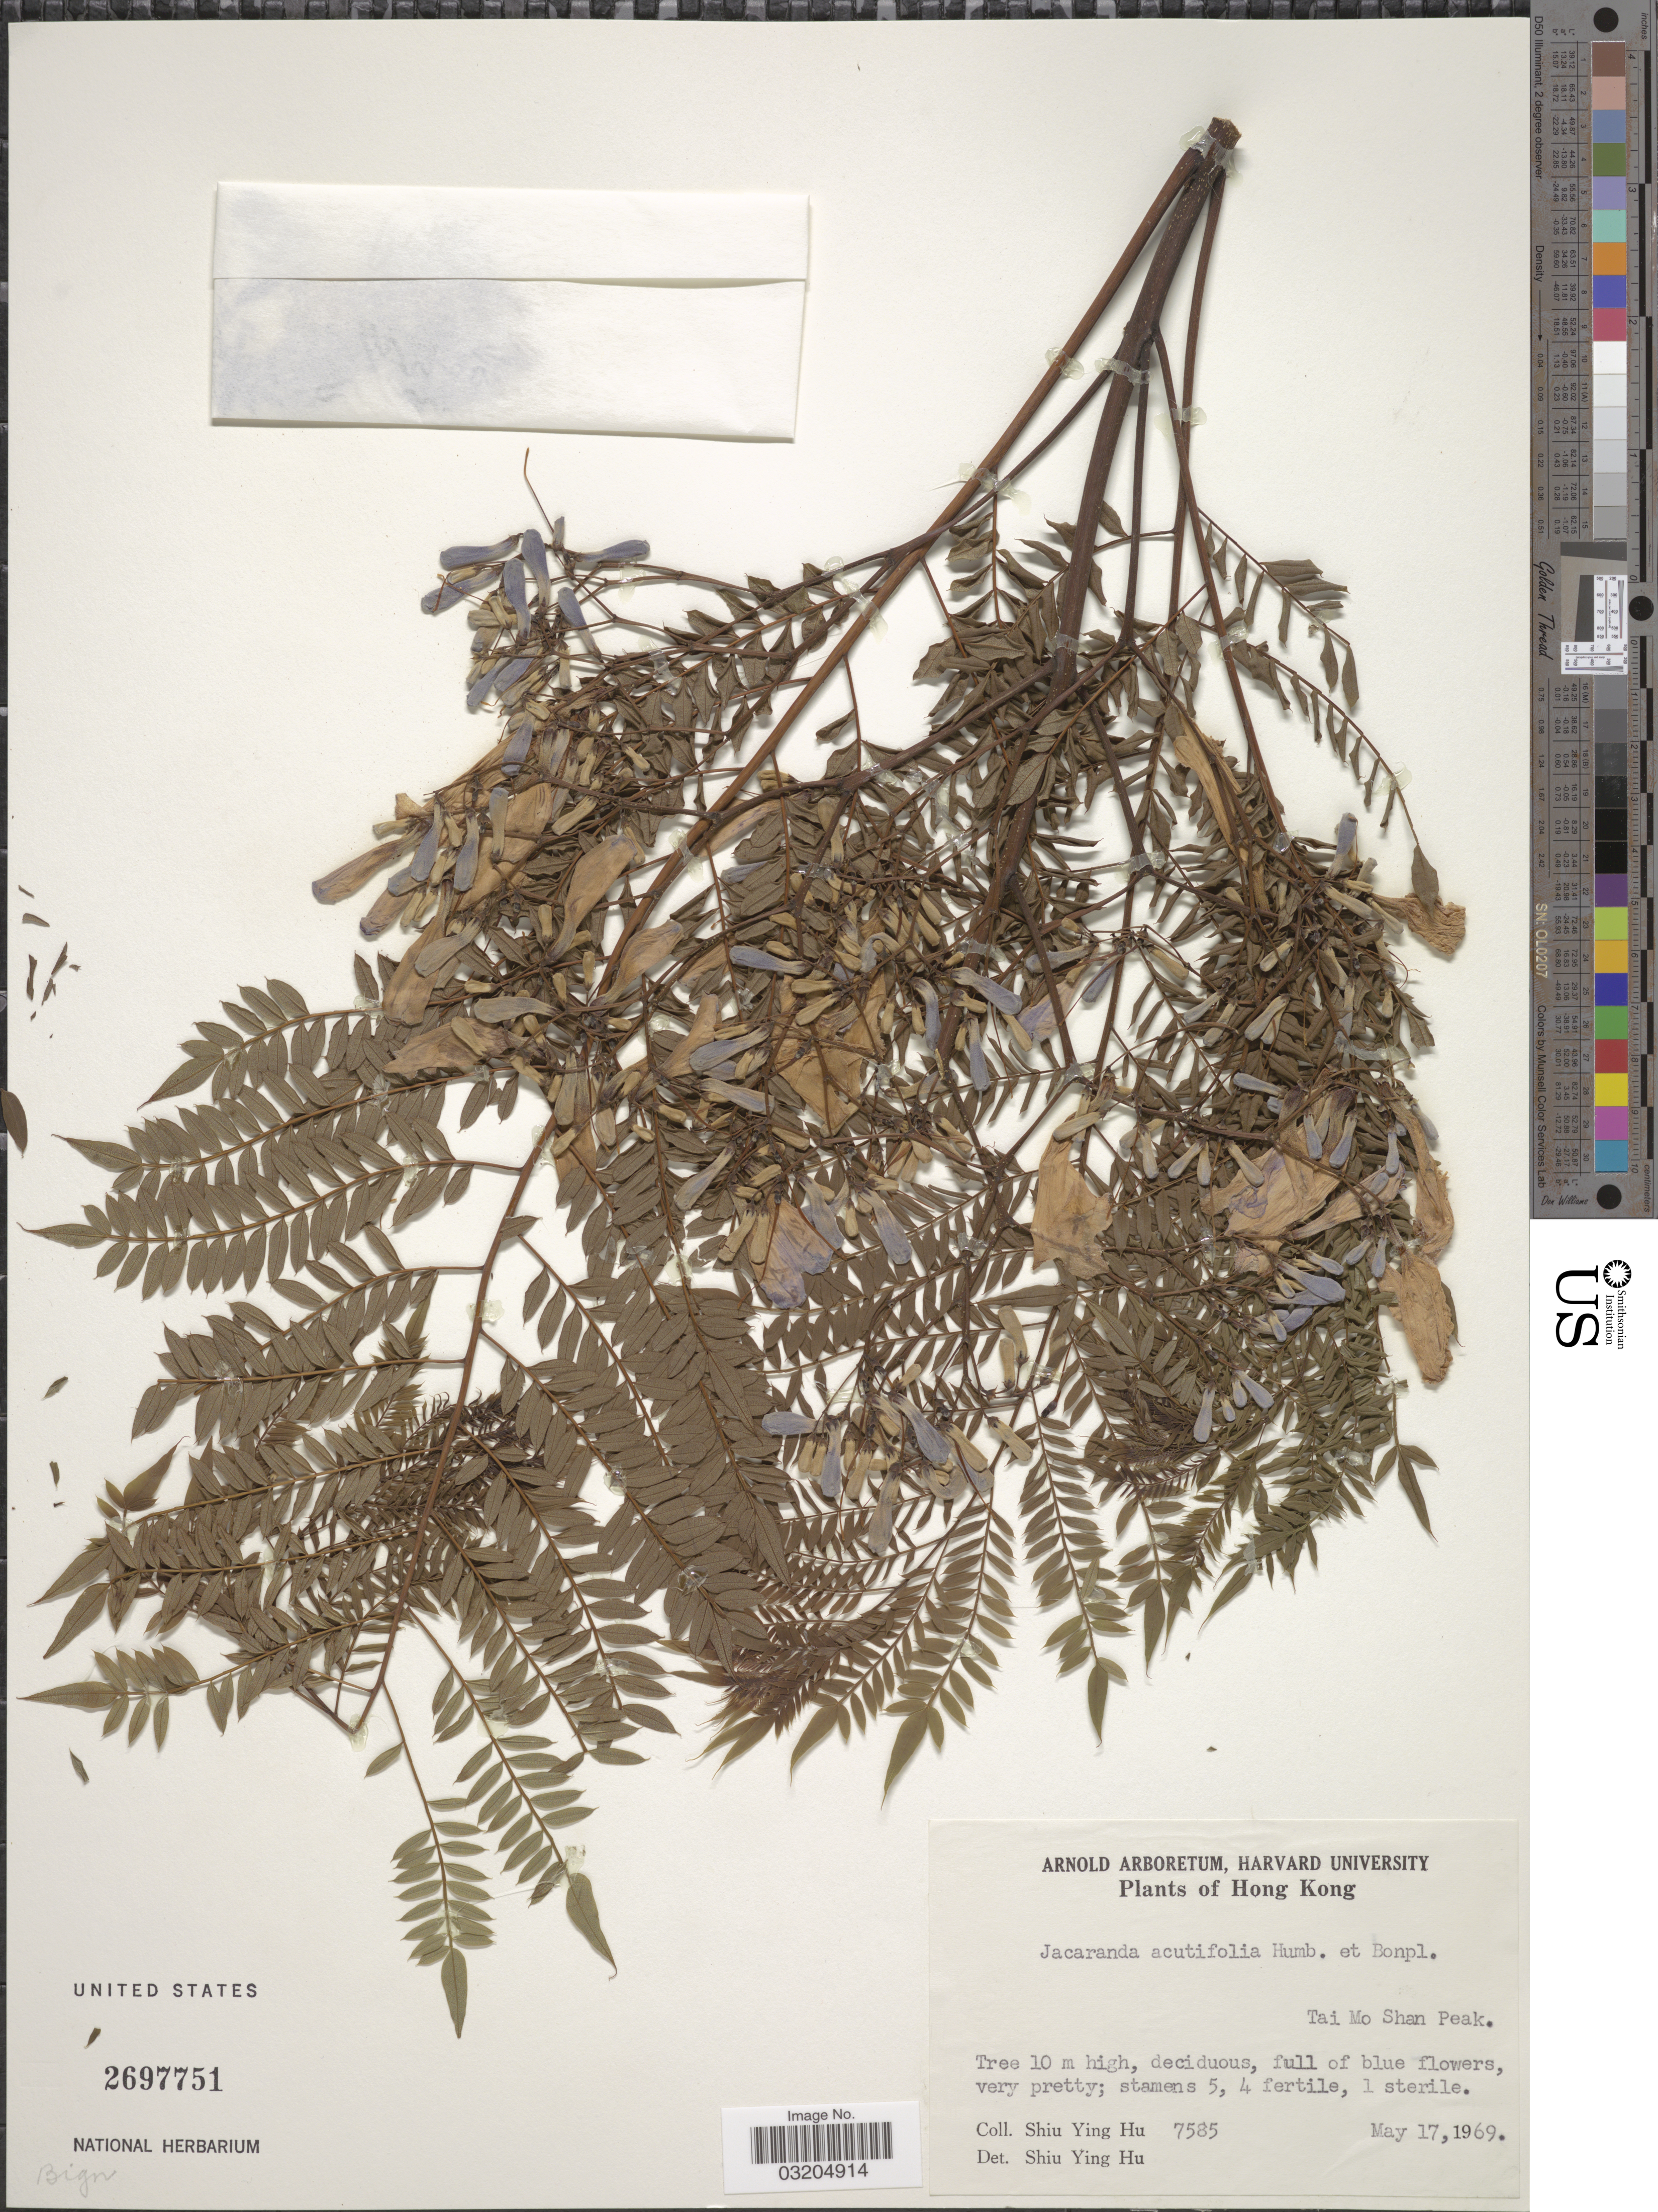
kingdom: Plantae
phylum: Tracheophyta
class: Magnoliopsida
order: Lamiales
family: Bignoniaceae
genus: Jacaranda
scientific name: Jacaranda acutifolia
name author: Bonpl.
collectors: S. Y. Hu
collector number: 7585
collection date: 1969-05-17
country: China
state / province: Hong Kong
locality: Tai Mo Shan Peak.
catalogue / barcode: US 2697751